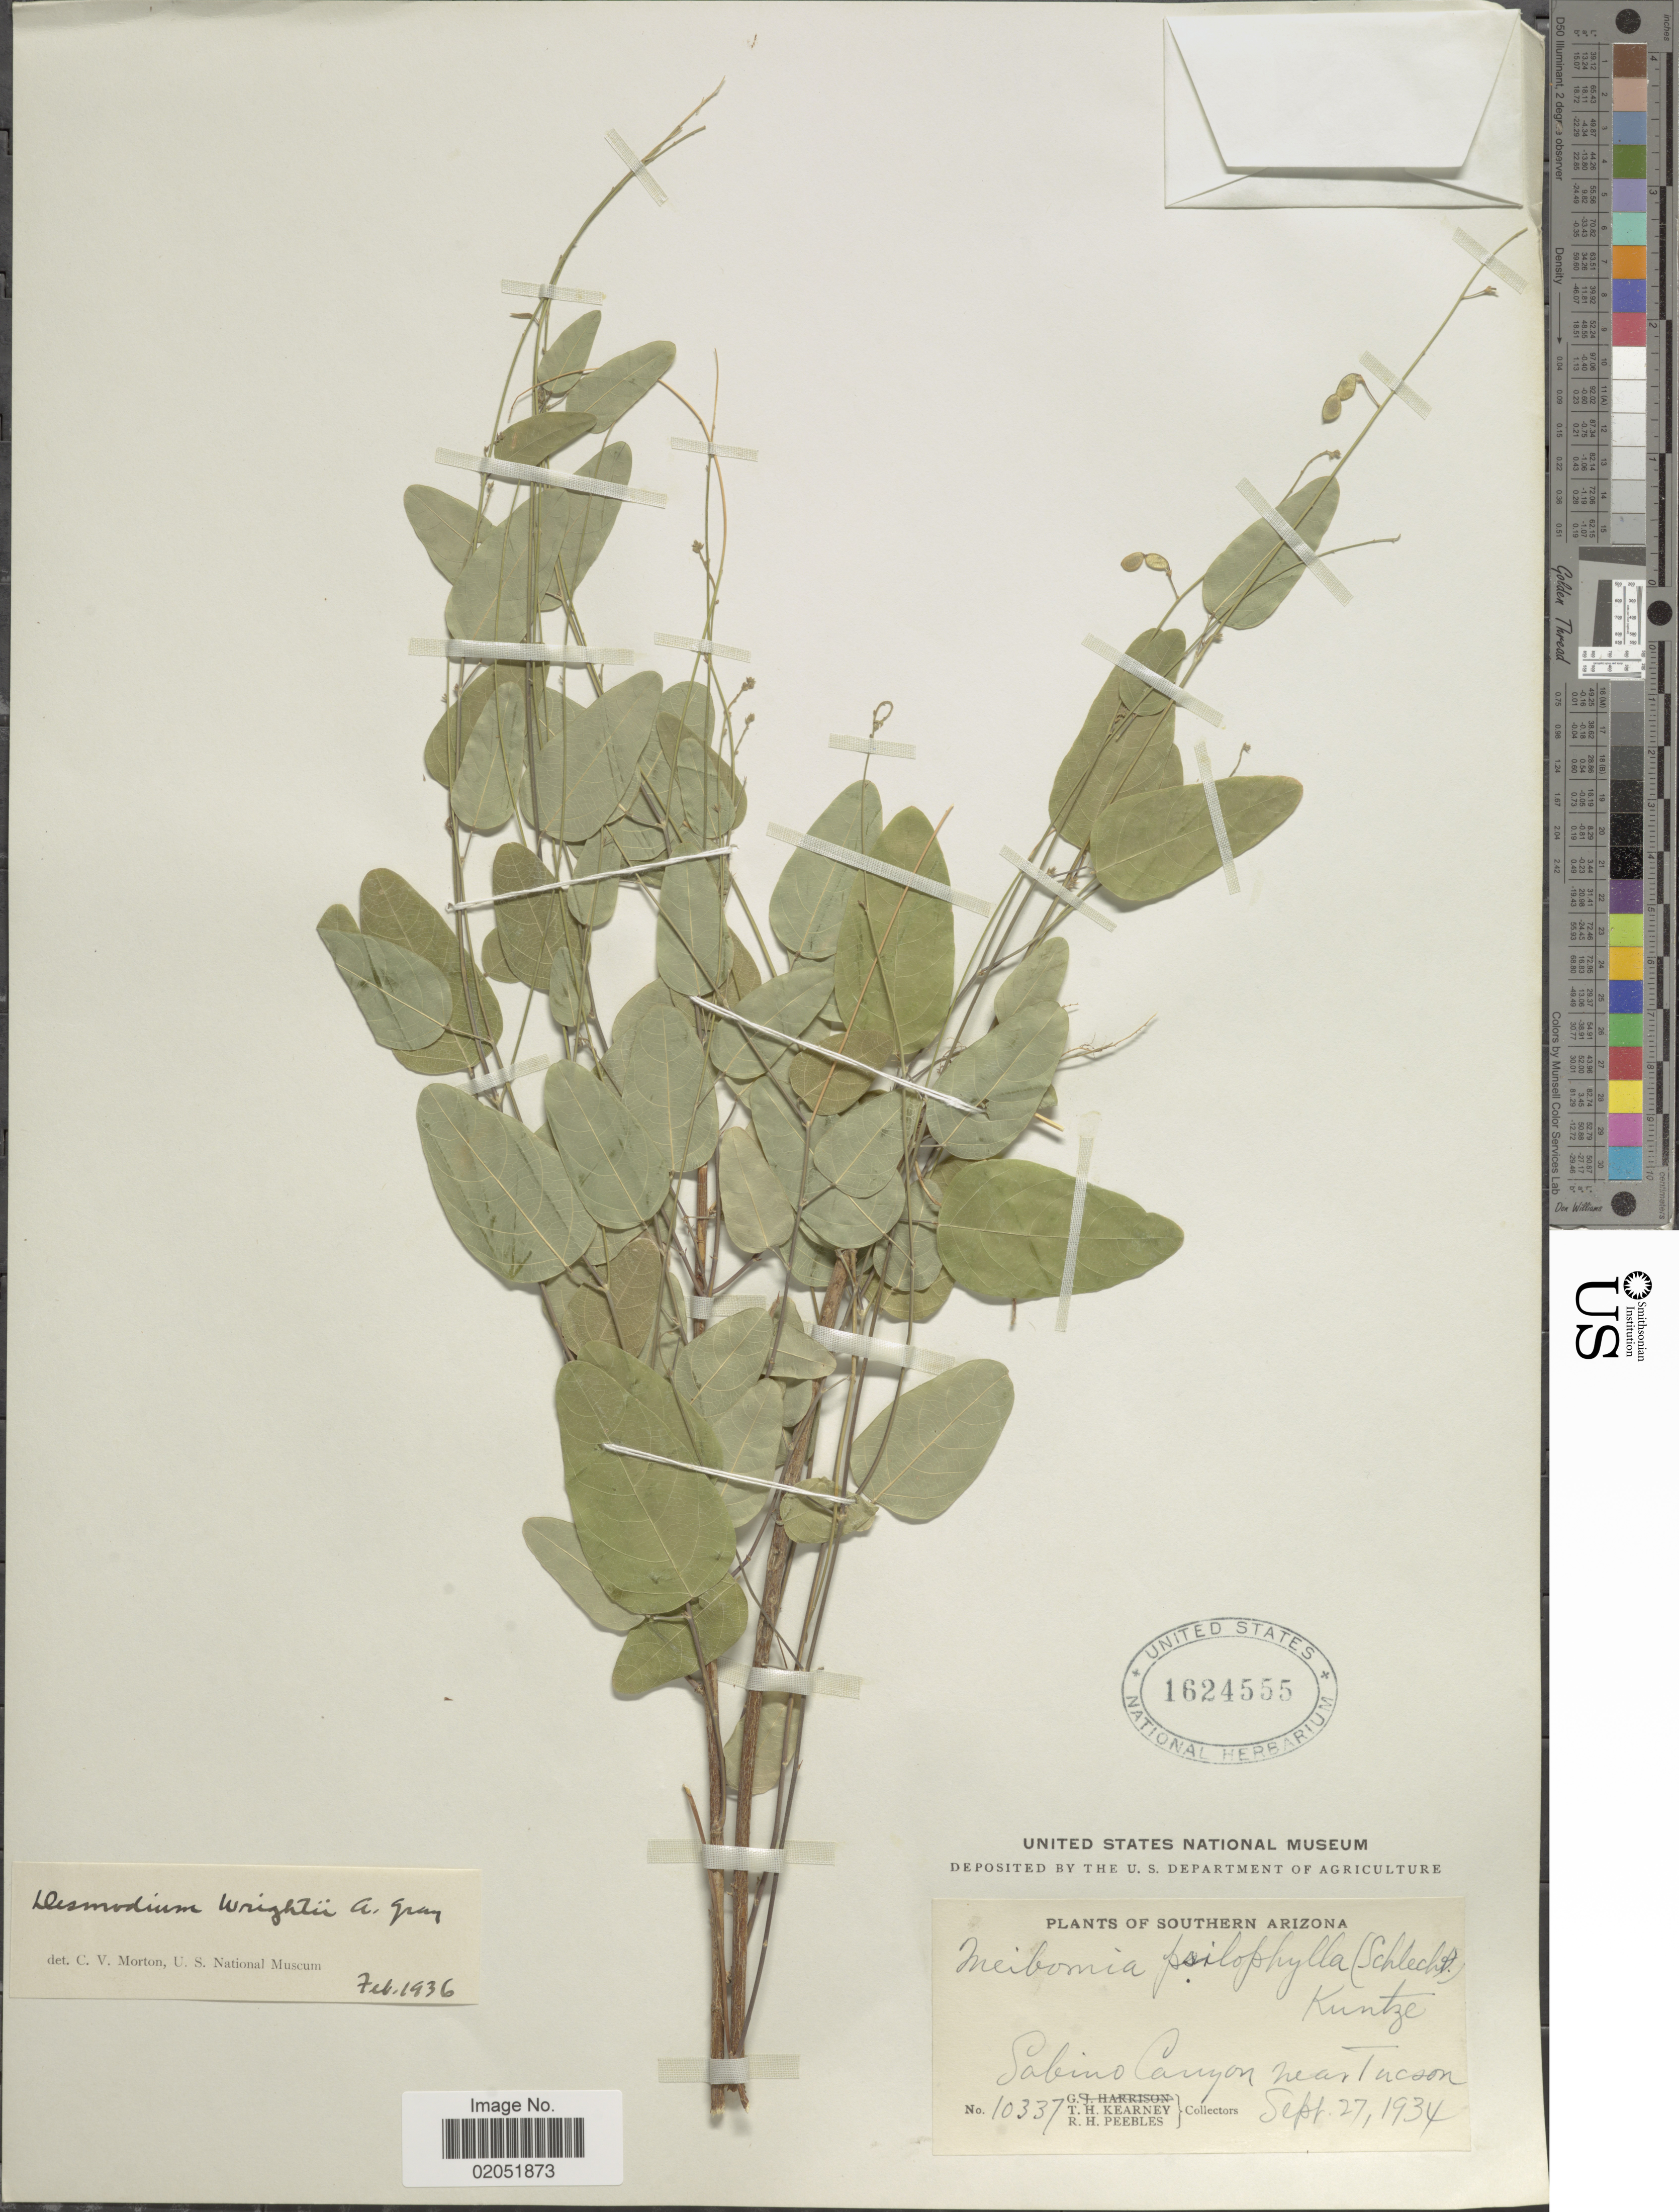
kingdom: Plantae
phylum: Tracheophyta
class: Magnoliopsida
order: Fabales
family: Fabaceae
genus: Desmodium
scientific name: Desmodium wrightii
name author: A. Gray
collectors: T. H. Kearney & R. H. Peebles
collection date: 1934-09-27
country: United States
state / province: Arizona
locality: Southern Arizona, Sabino Canyon near Tacson.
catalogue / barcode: US 1624555